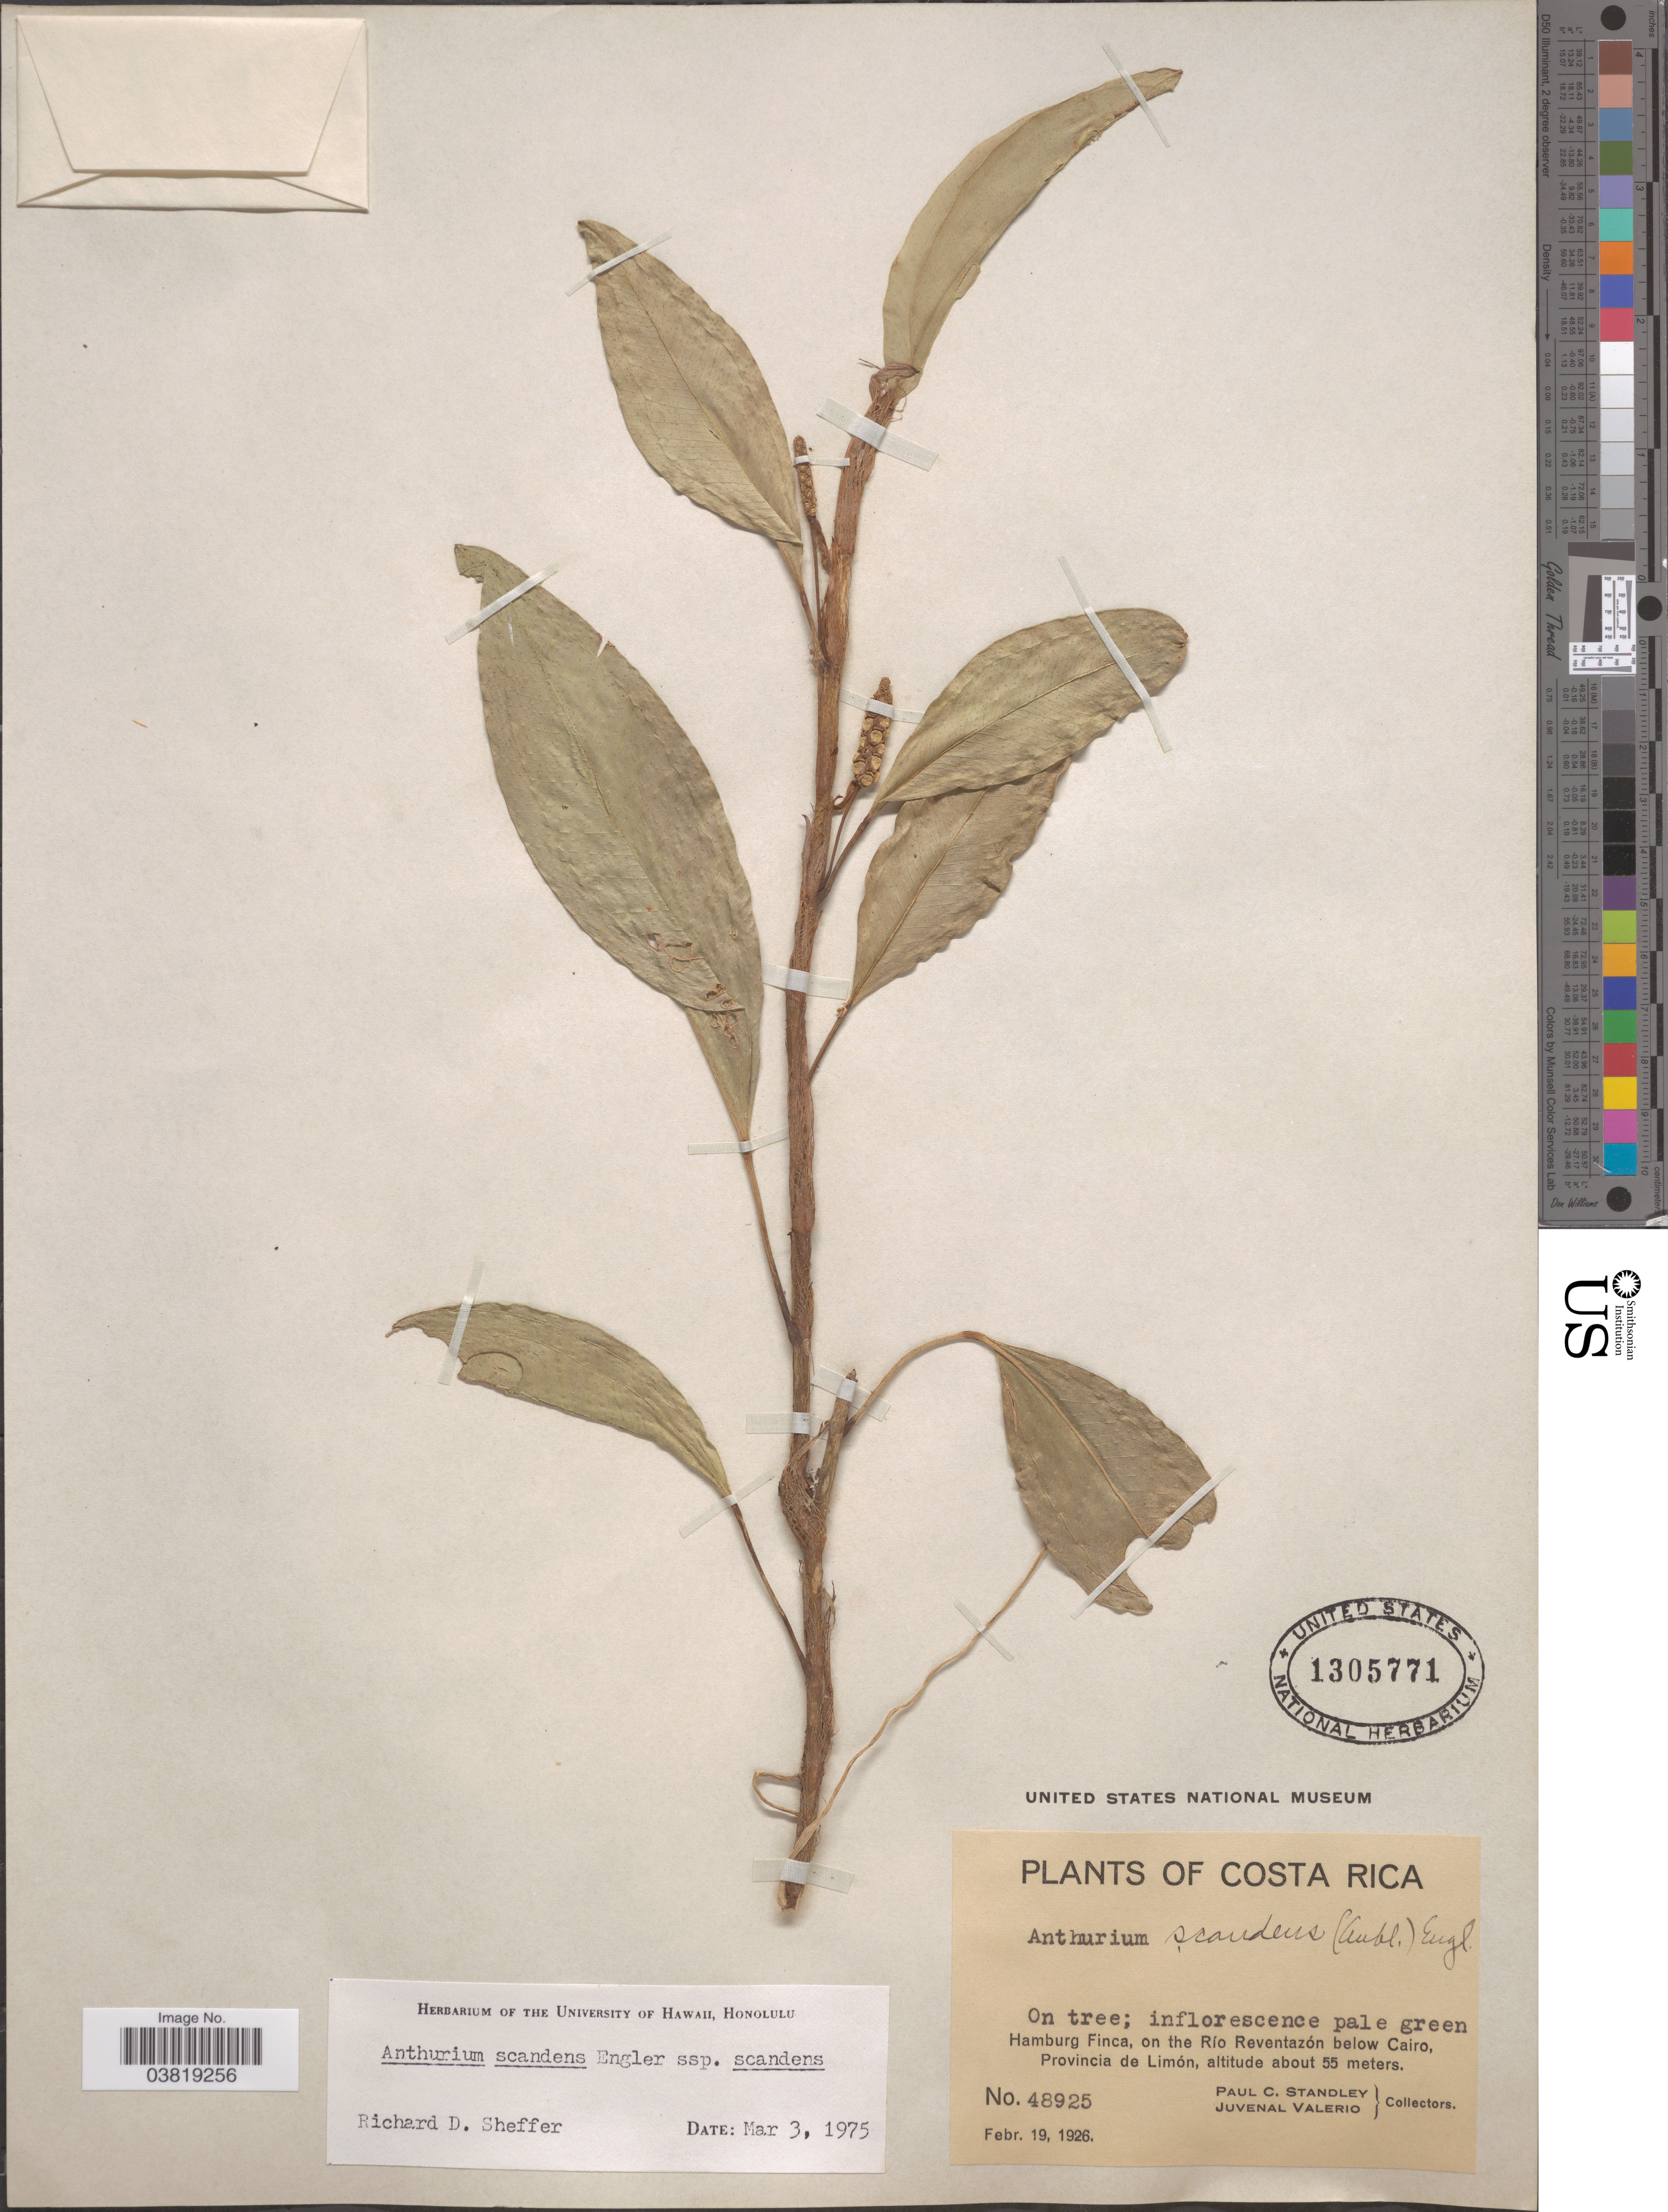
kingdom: Plantae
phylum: Tracheophyta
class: Liliopsida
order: Alismatales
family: Araceae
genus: Anthurium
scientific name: Anthurium scandens var. scandens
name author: (Aubl.) Engl.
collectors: P. C. Standley & J. Valerio R.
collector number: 48925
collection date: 1926-02-19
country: Costa Rica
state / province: Limón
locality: Hamburg Finca, on the Río Reventazón below Cairo.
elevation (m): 55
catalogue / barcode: US 1305771